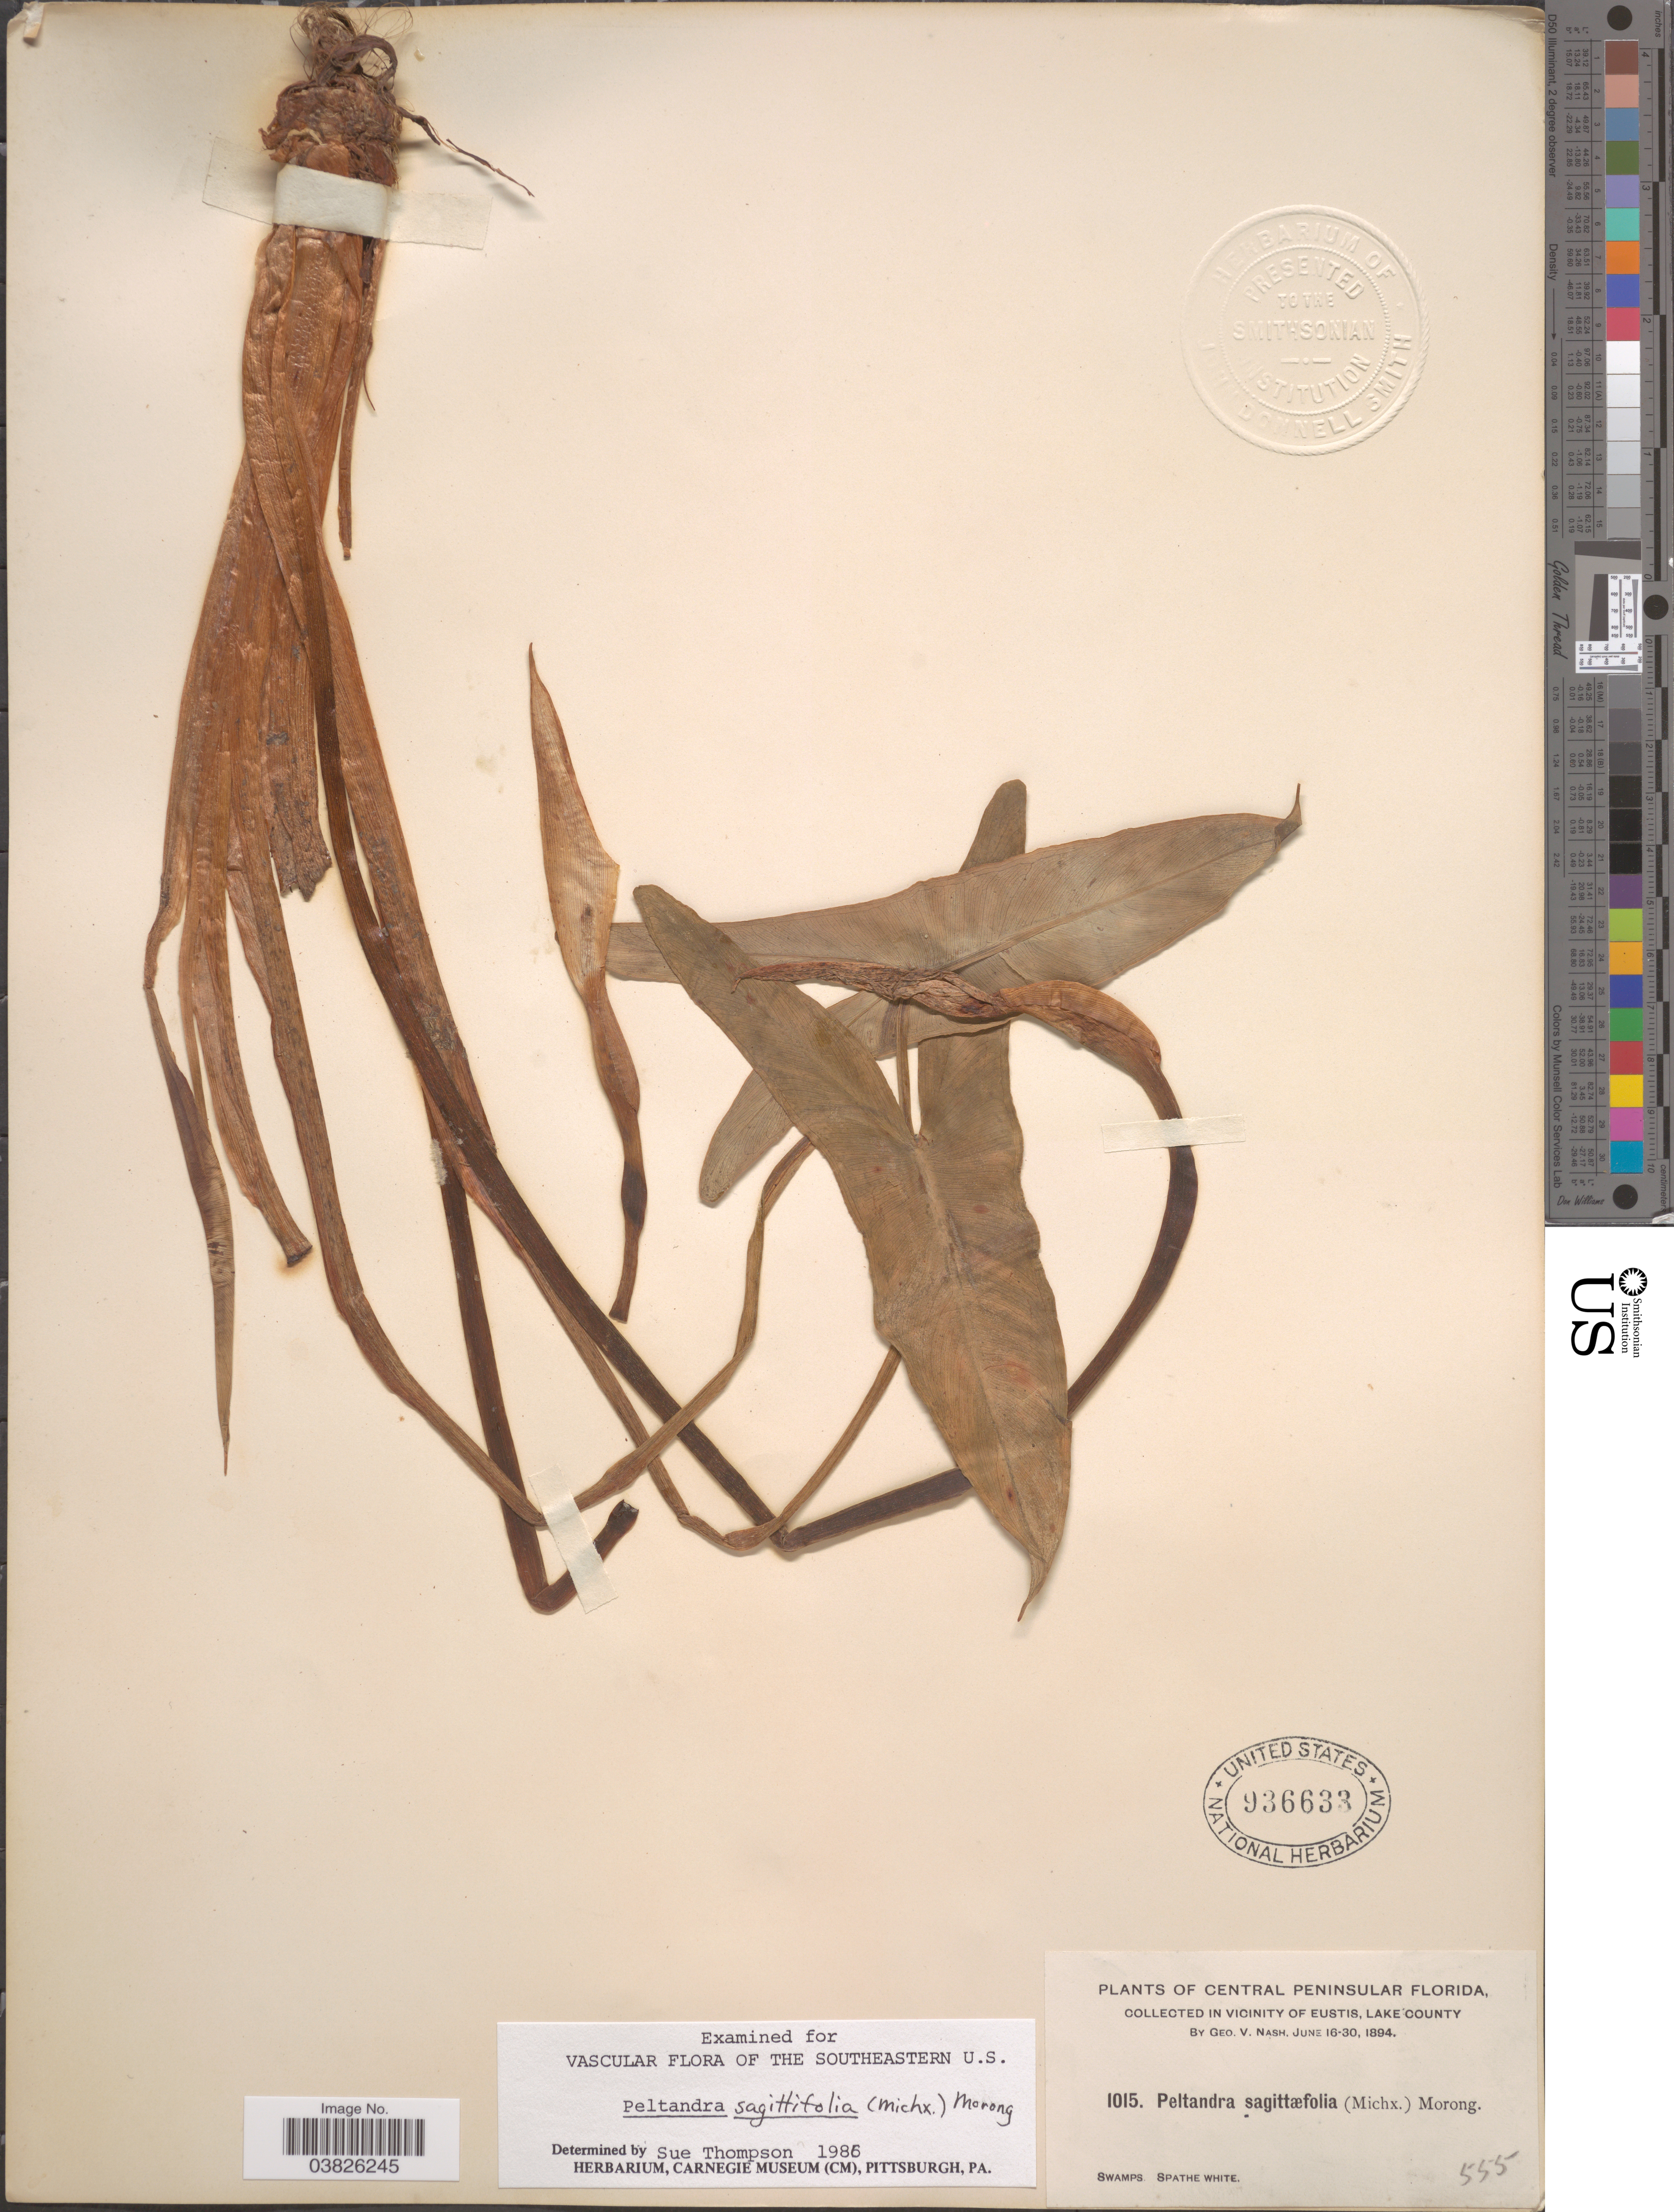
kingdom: Plantae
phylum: Tracheophyta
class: Liliopsida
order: Alismatales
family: Araceae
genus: Peltandra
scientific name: Peltandra sagittifolia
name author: (Michx.) Morong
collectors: G. V. Nash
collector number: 1015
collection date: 1894-06-16/1894-06-30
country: United States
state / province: Florida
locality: Central Peninsular Florida. In Vicinity of Eustis, Lake County.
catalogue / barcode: US 936633